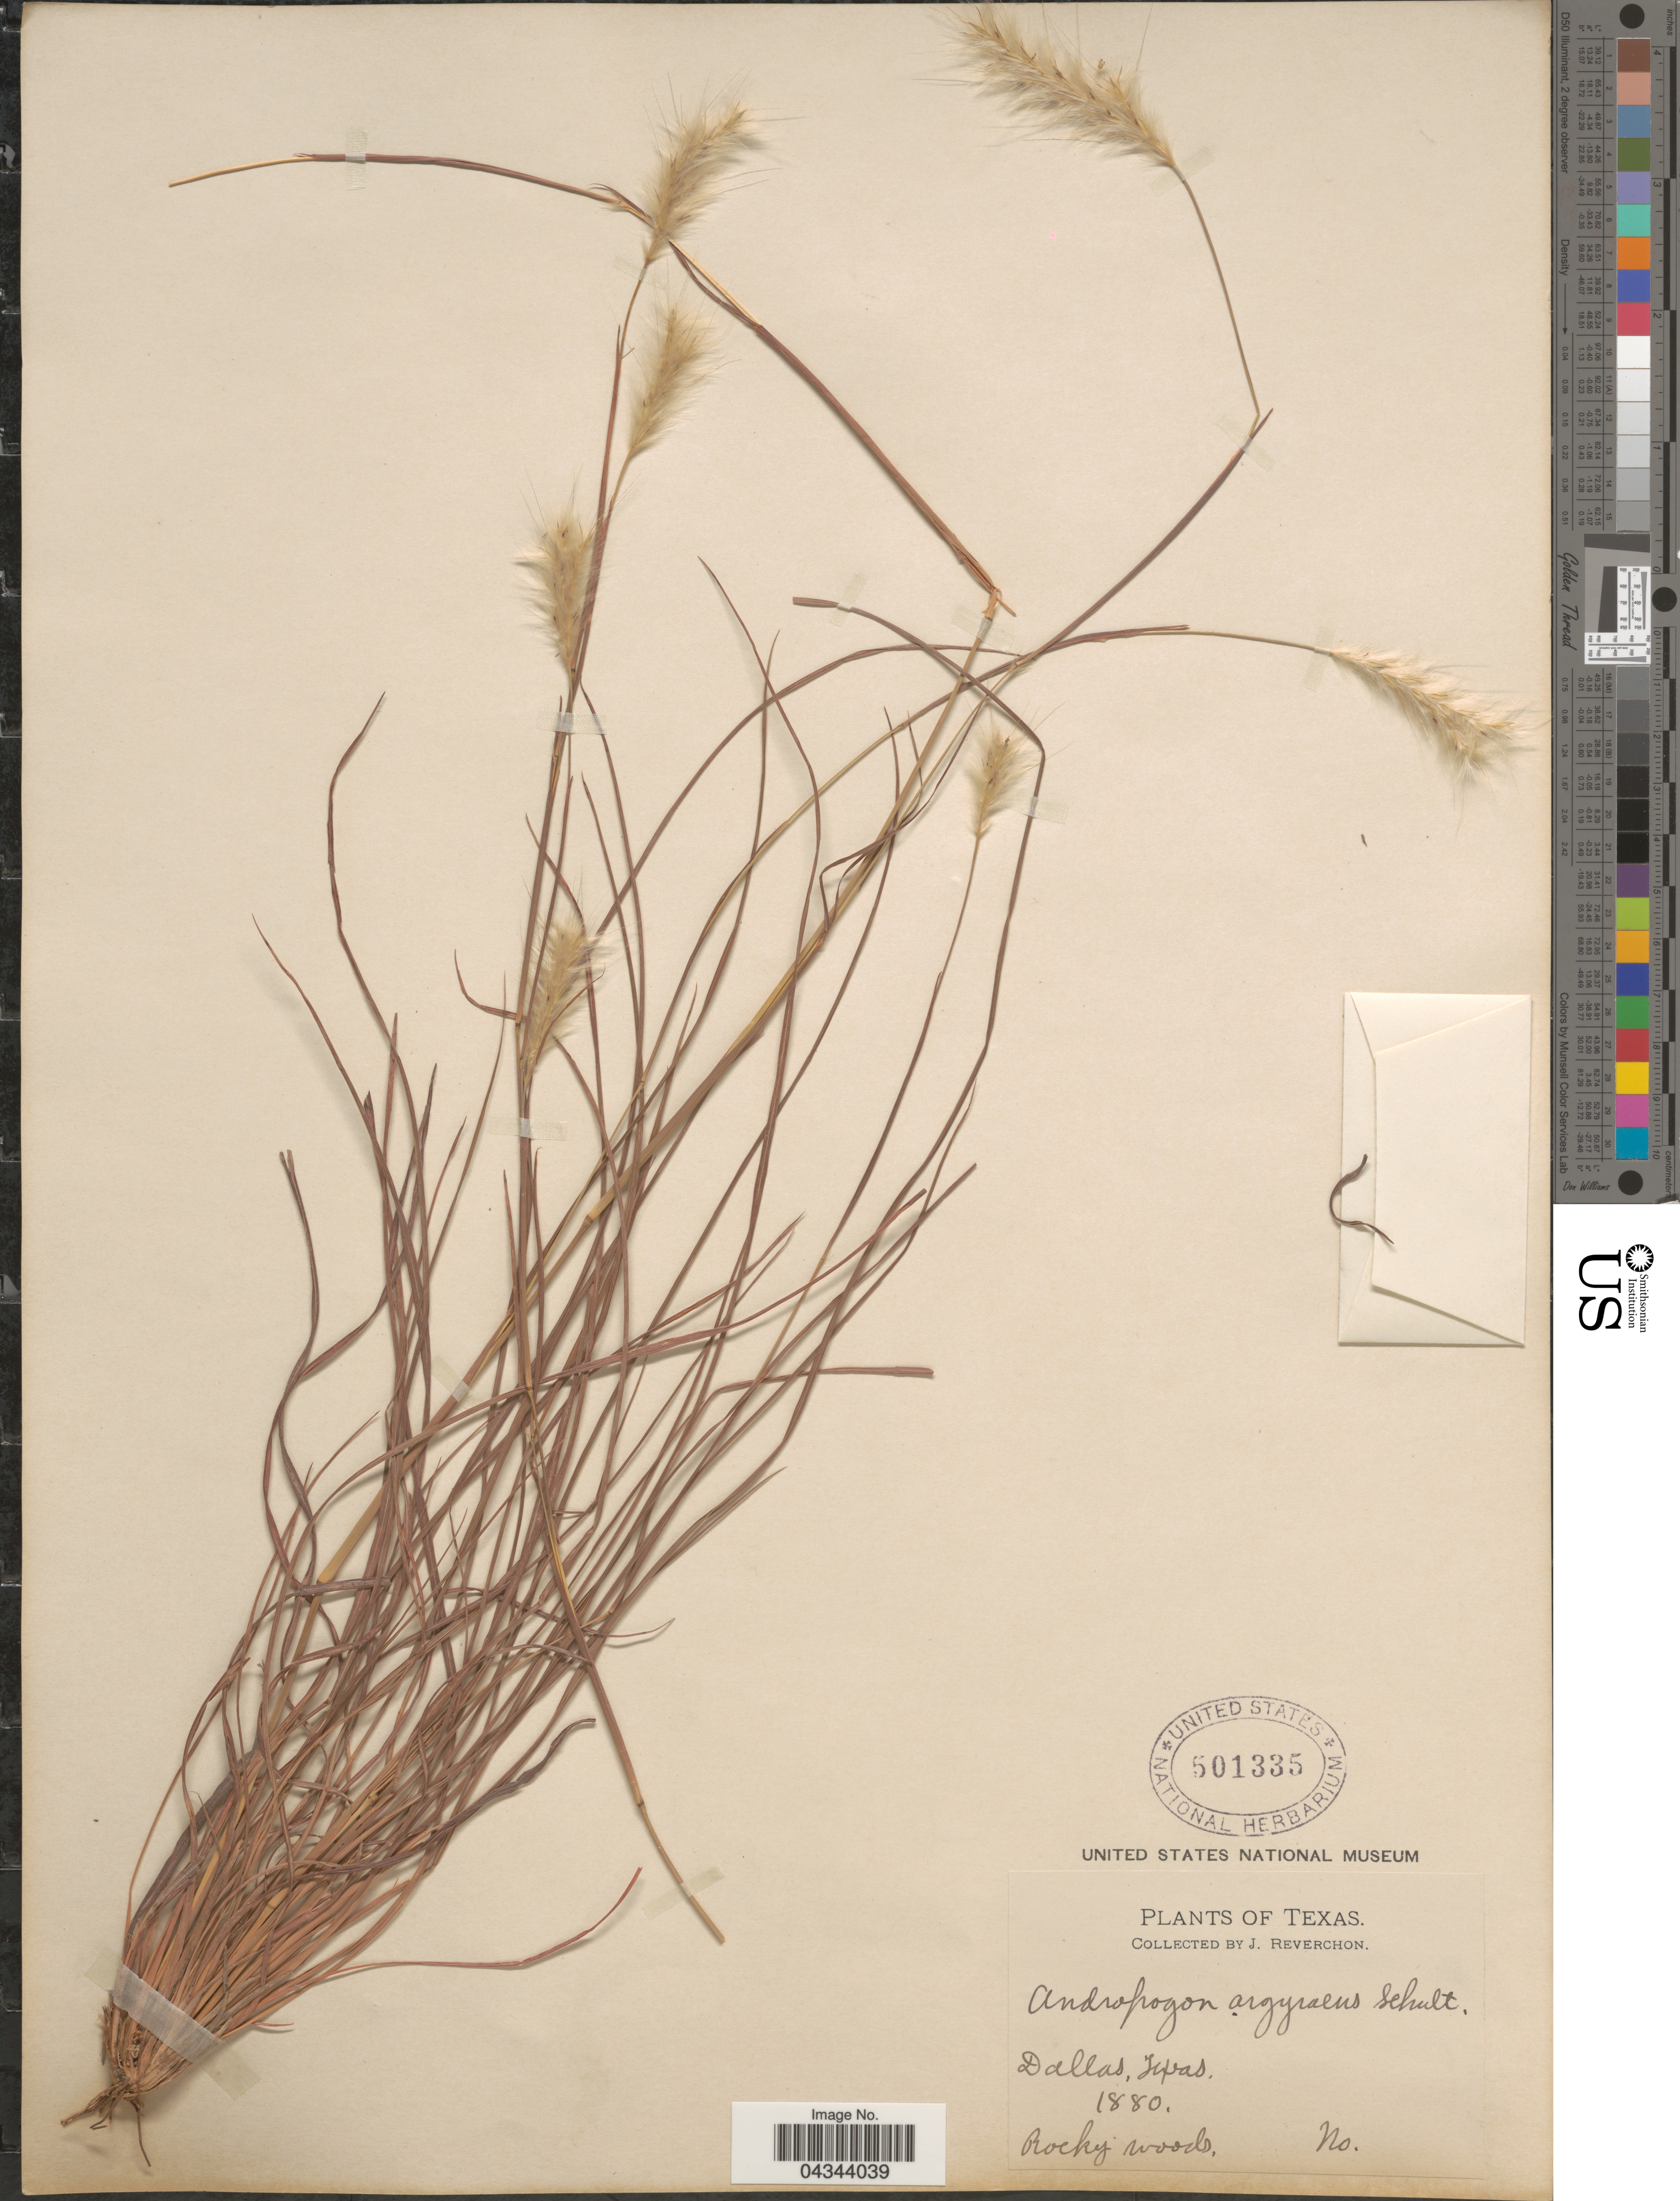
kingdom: Plantae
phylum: Tracheophyta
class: Liliopsida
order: Poales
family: Poaceae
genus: Andropogon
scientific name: Andropogon ternarius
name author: Michx.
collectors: J. Reverchon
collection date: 1880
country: United States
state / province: Texas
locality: Dallas.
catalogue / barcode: US 501335